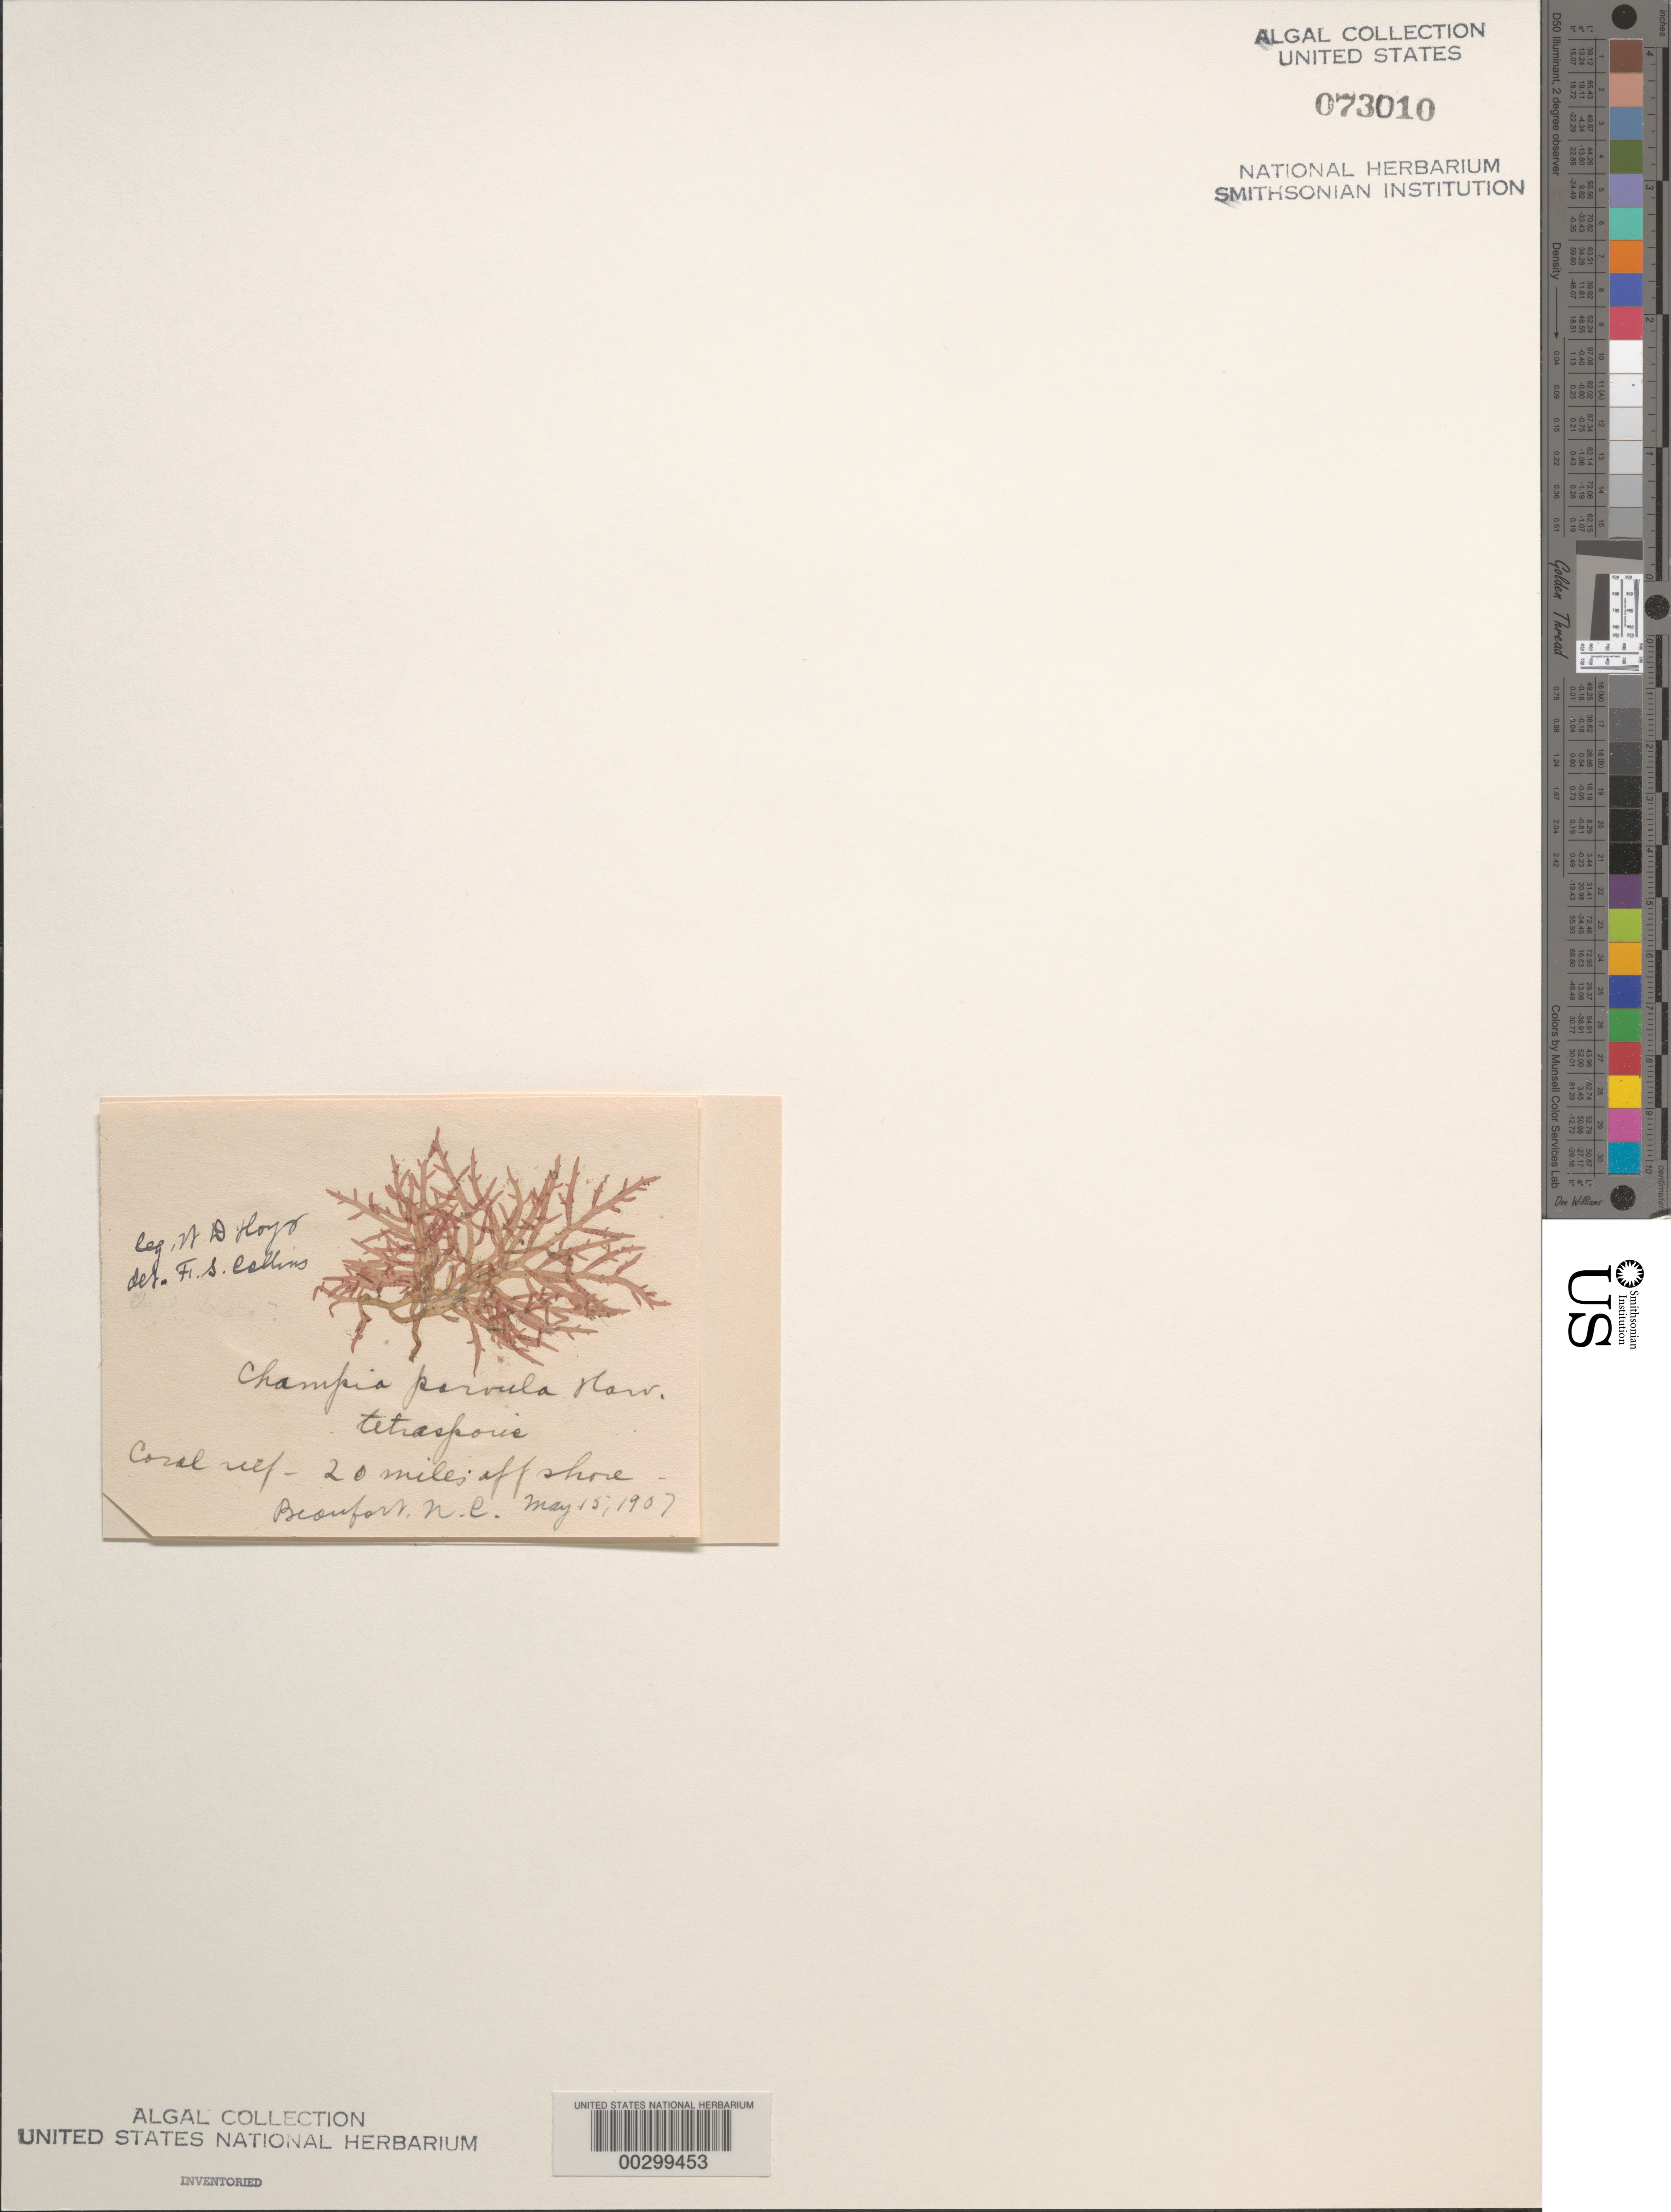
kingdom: Plantae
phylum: Rhodophyta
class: Florideophyceae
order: Rhodymeniales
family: Champiaceae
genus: Champia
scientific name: Champia parvula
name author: (C. Agardh) Harv.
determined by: Collins, Frank S.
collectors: W. D. Hoyt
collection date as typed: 15 May 1907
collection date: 1907-05-15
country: United States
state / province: North Carolina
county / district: Carteret County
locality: Coral reef 20 miles off Beaufort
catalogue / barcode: US 73010